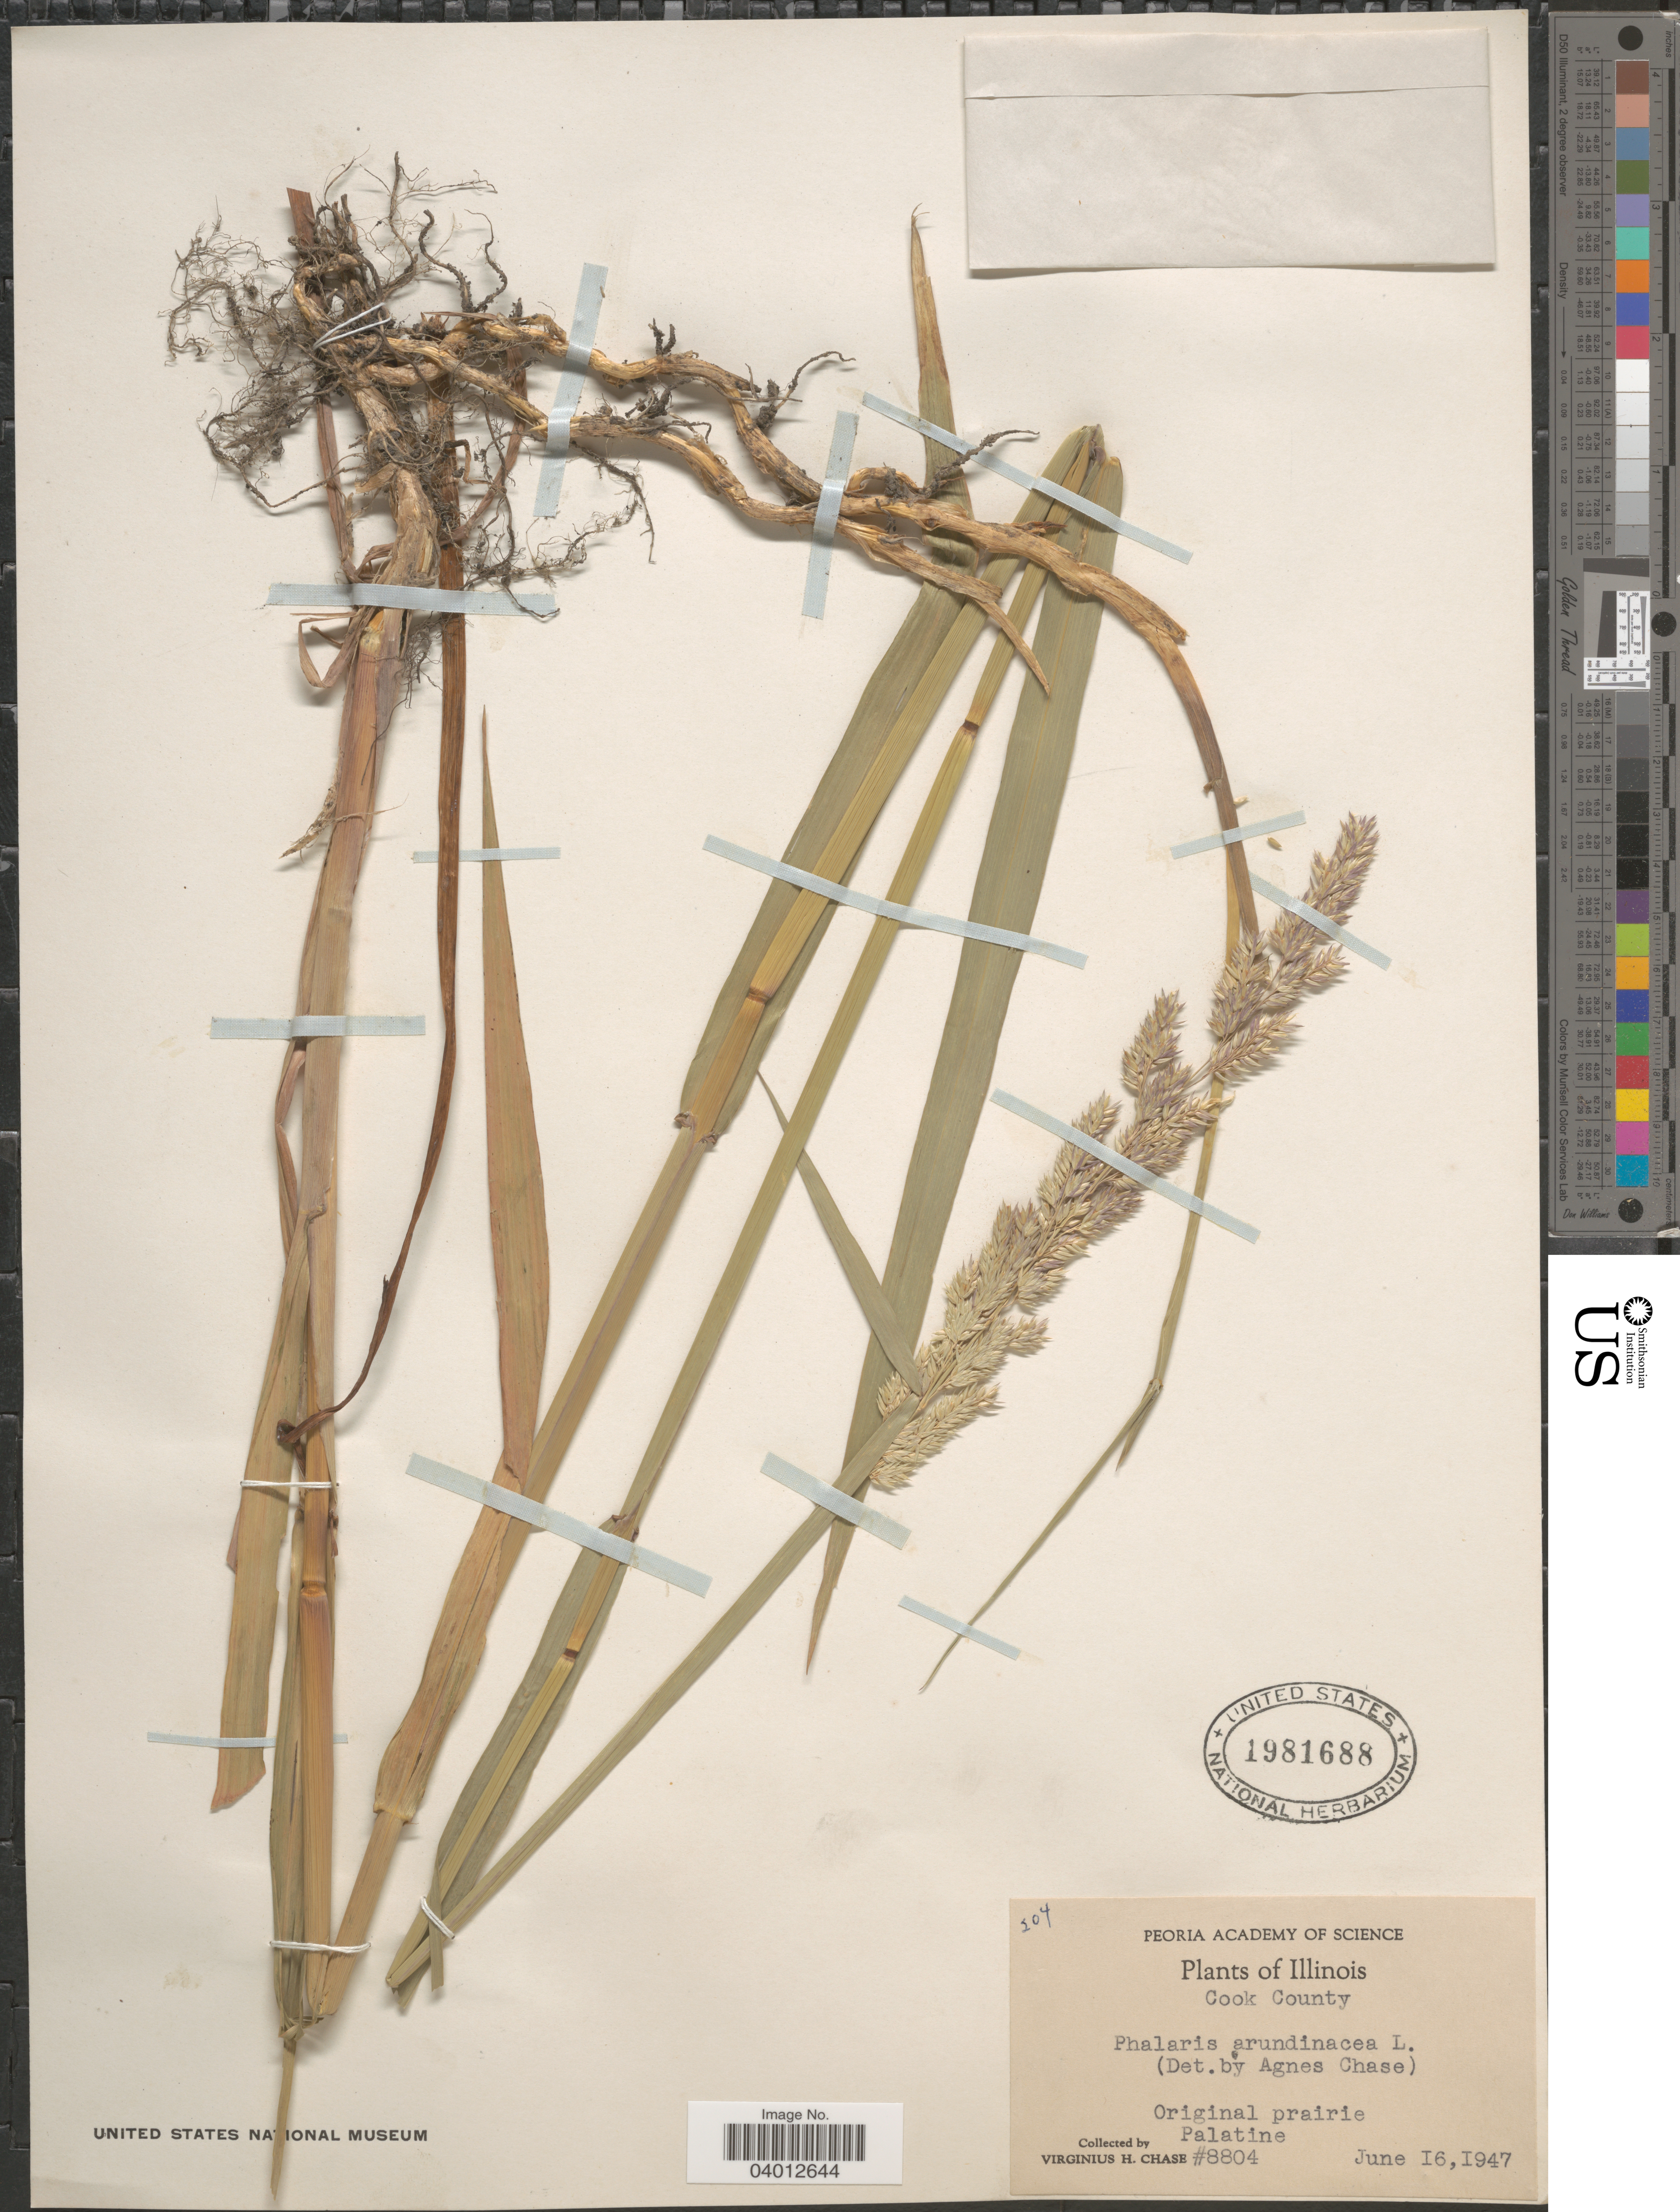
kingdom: Plantae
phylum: Tracheophyta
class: Liliopsida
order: Poales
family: Poaceae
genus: Phalaris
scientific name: Phalaris arundinacea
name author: L.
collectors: V. H. Chase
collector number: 8804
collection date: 1947-06-16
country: United States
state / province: Illinois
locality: Cook County. Palatine.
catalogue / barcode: US 1981688